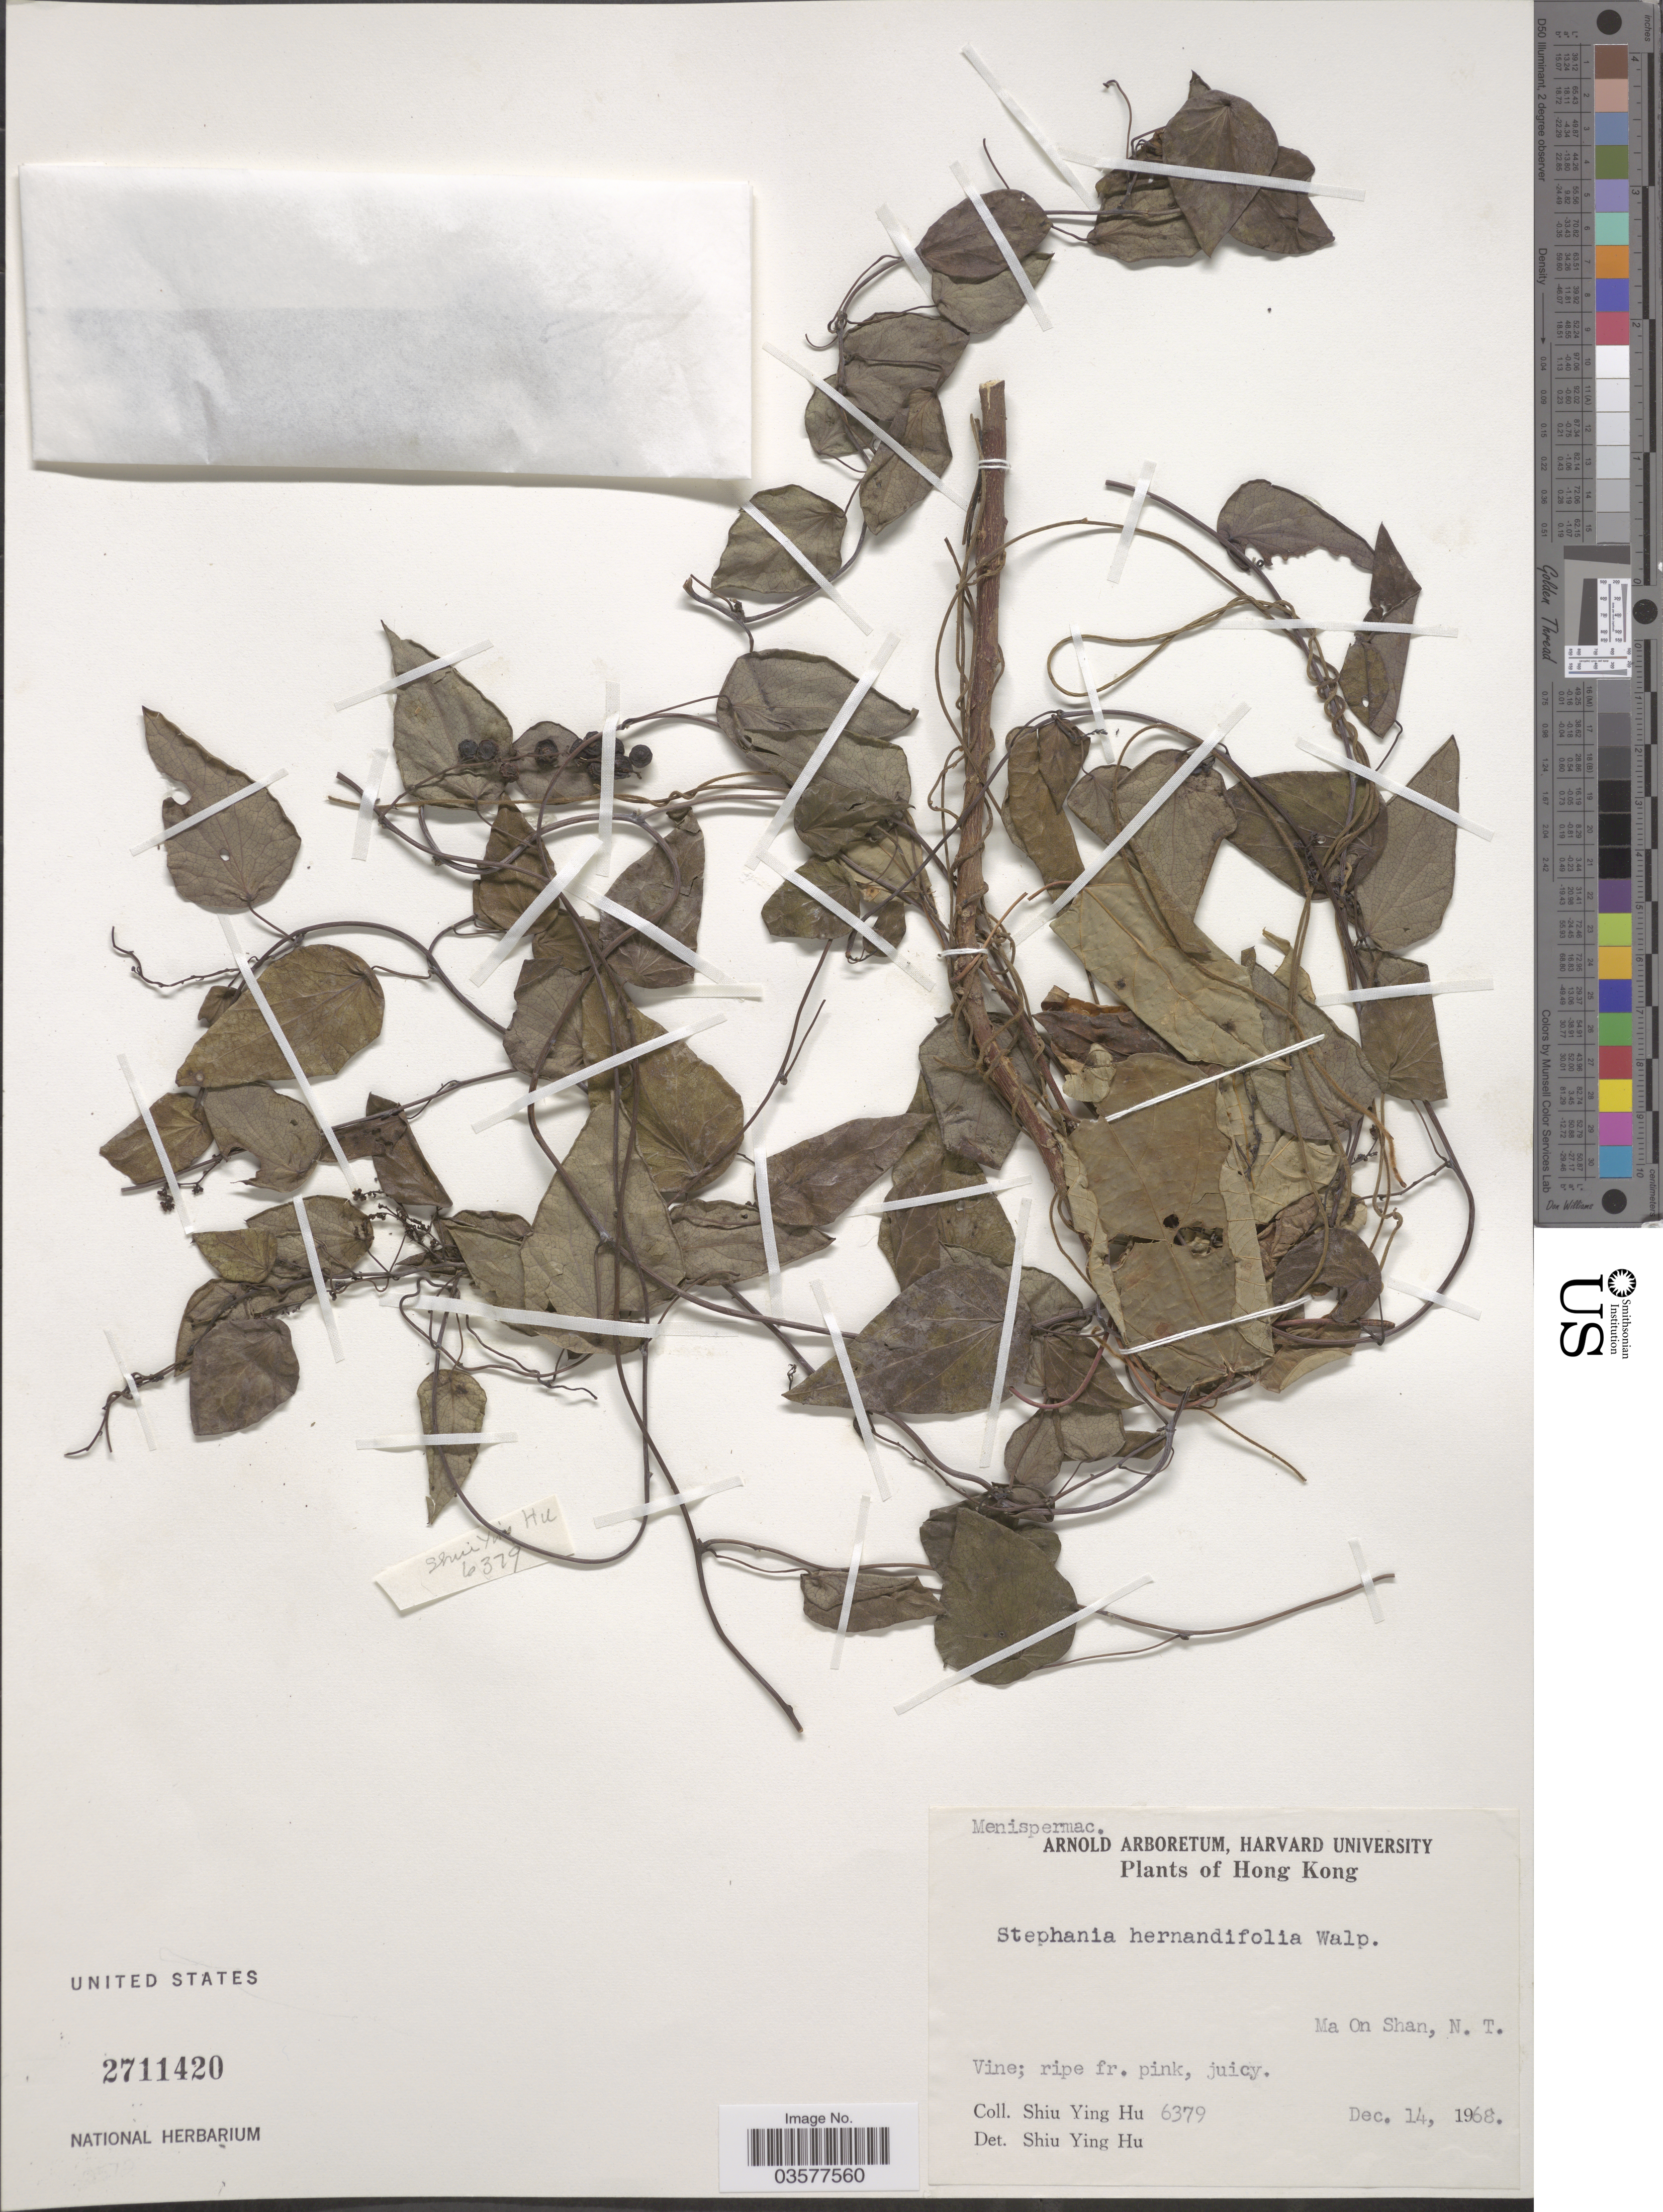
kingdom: Plantae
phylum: Tracheophyta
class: Magnoliopsida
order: Ranunculales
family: Menispermaceae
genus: Stephania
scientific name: Stephania hernandiifolia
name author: (Willd.) Walp.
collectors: S. Y. Hu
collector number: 6379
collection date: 1968-12-14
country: China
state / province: Hong Kong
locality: Ma On Shan, N. T.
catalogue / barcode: US 2711420